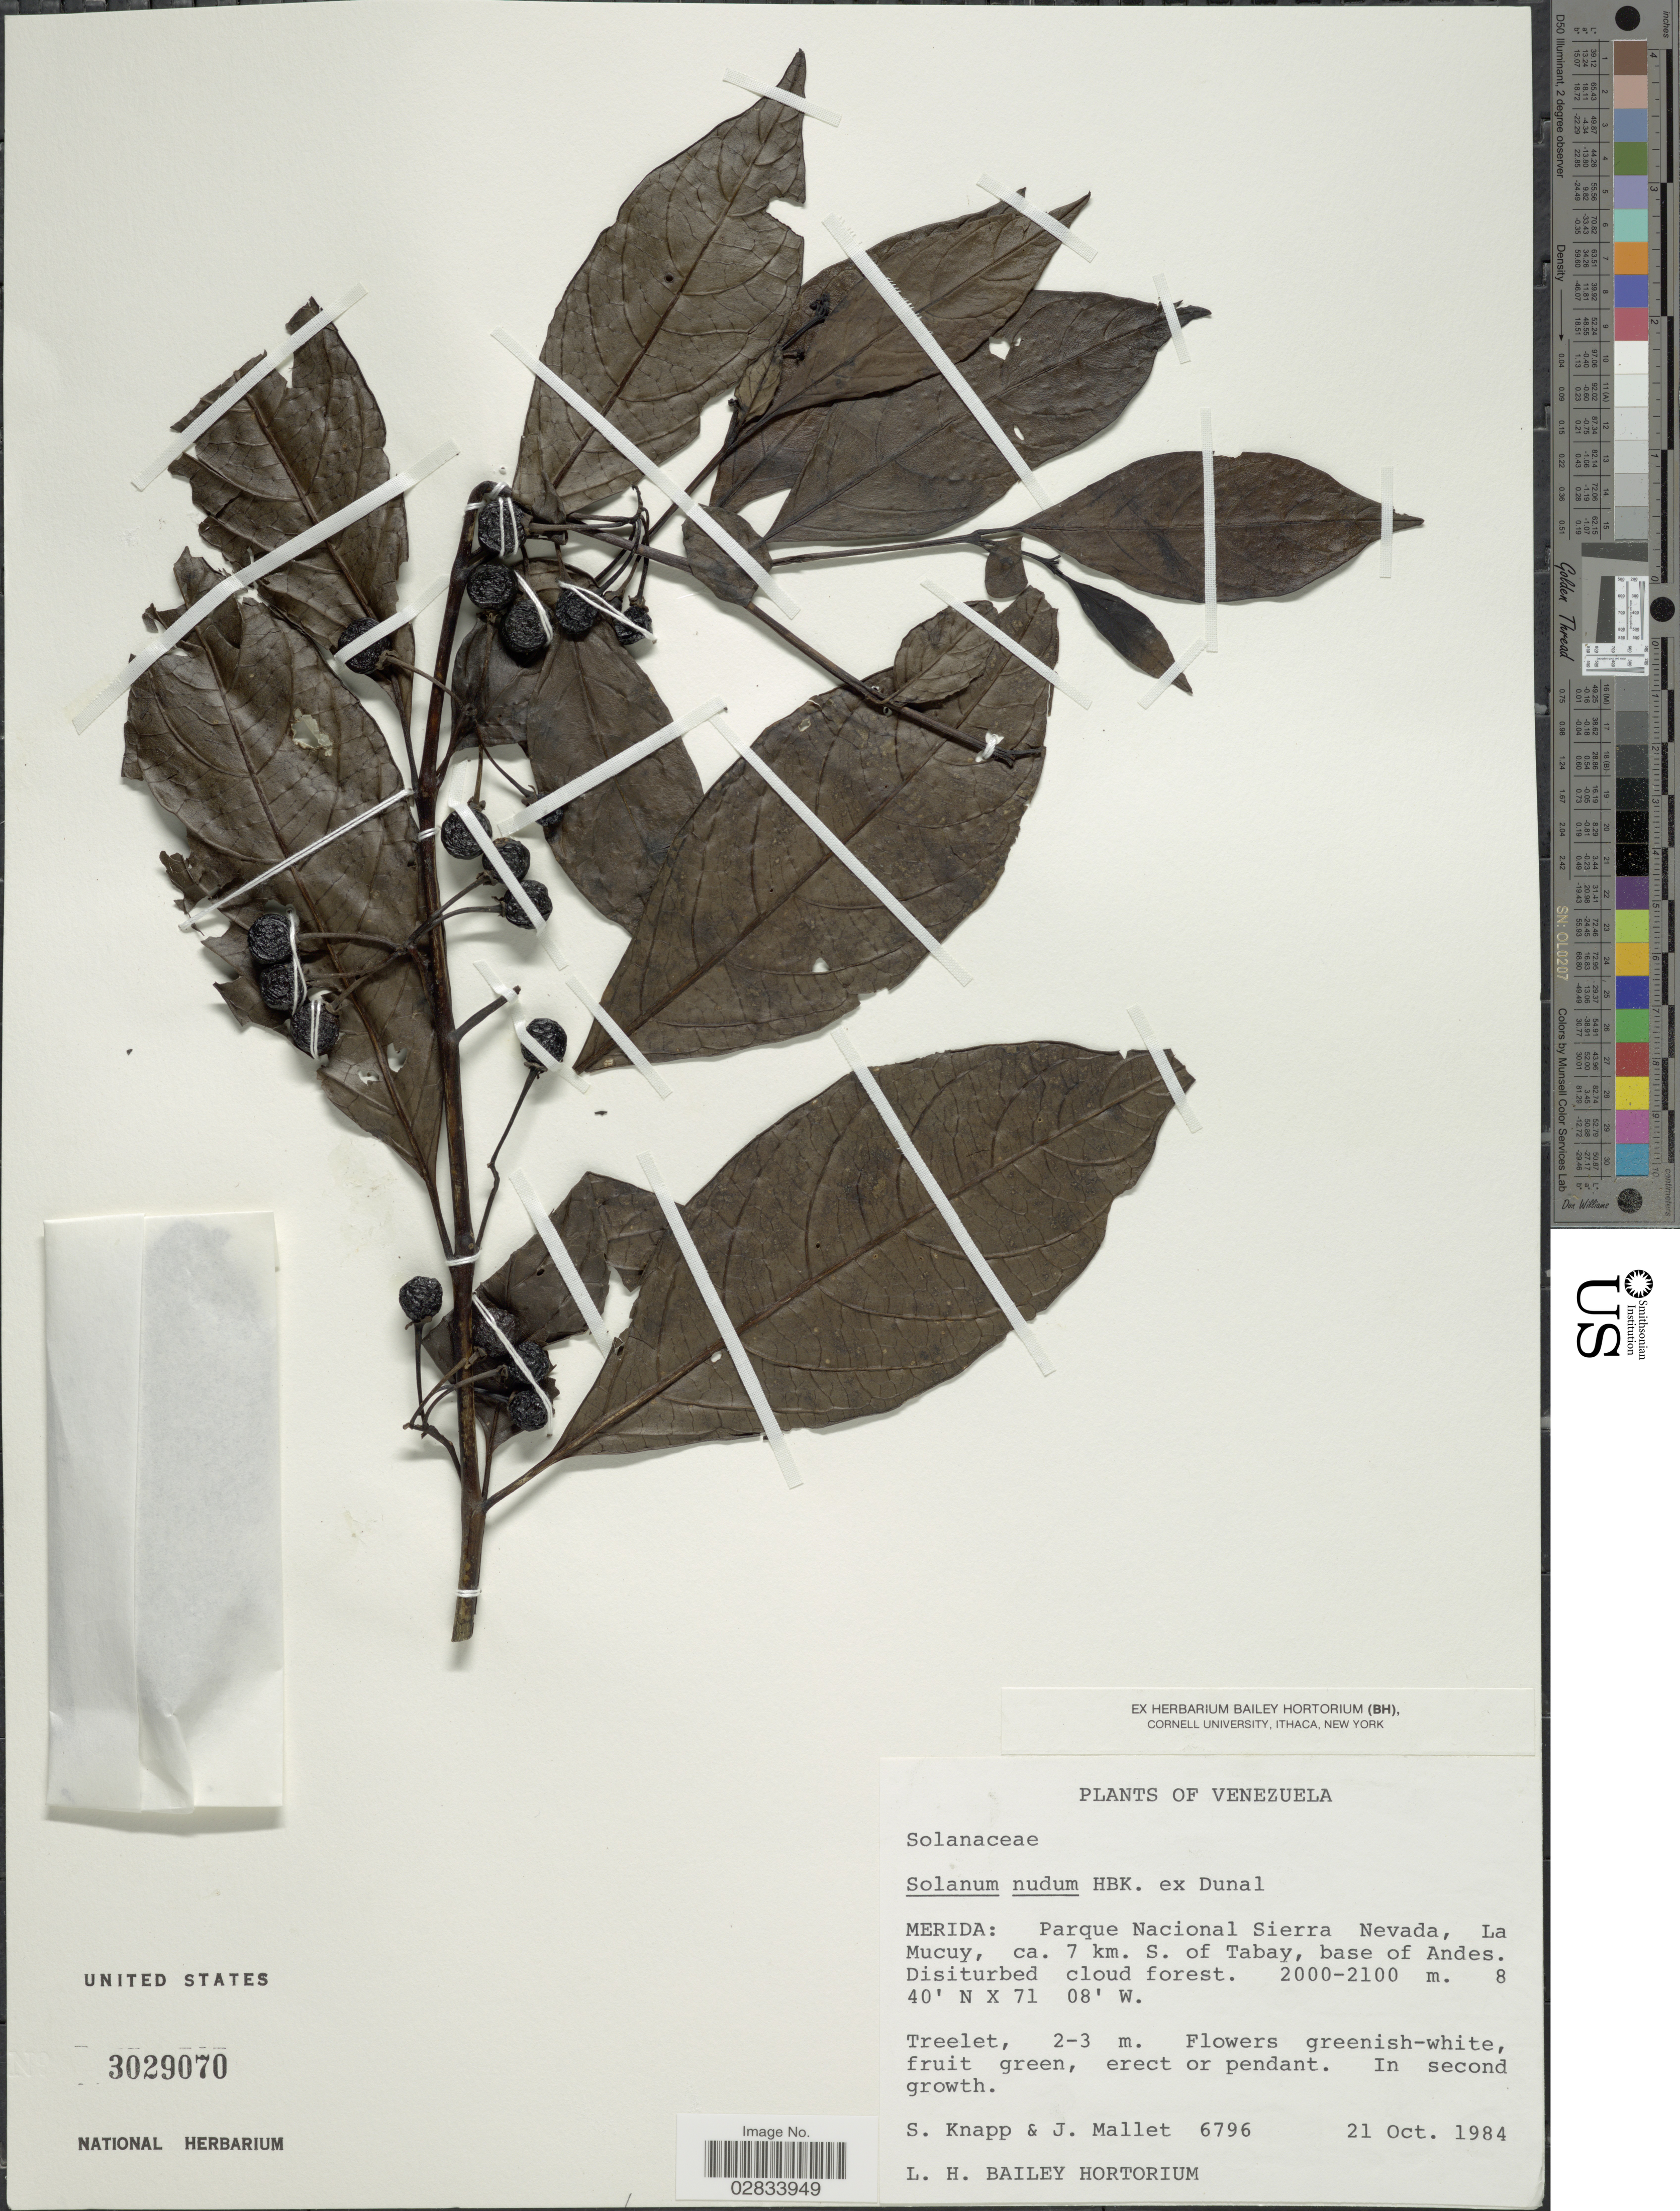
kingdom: Plantae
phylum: Tracheophyta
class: Magnoliopsida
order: Solanales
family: Solanaceae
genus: Solanum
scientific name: Solanum nudum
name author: Humb. & Bonpl. ex Dunal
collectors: S. Knapp & J. Mallet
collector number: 6796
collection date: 1984-10-21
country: Venezuela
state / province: Mérida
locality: Merida: Parque Nacional Sierra Nevada, La Mucuy, ca. 7 km. S. of Tabay, base of Andes.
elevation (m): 2000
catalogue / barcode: US 3029070